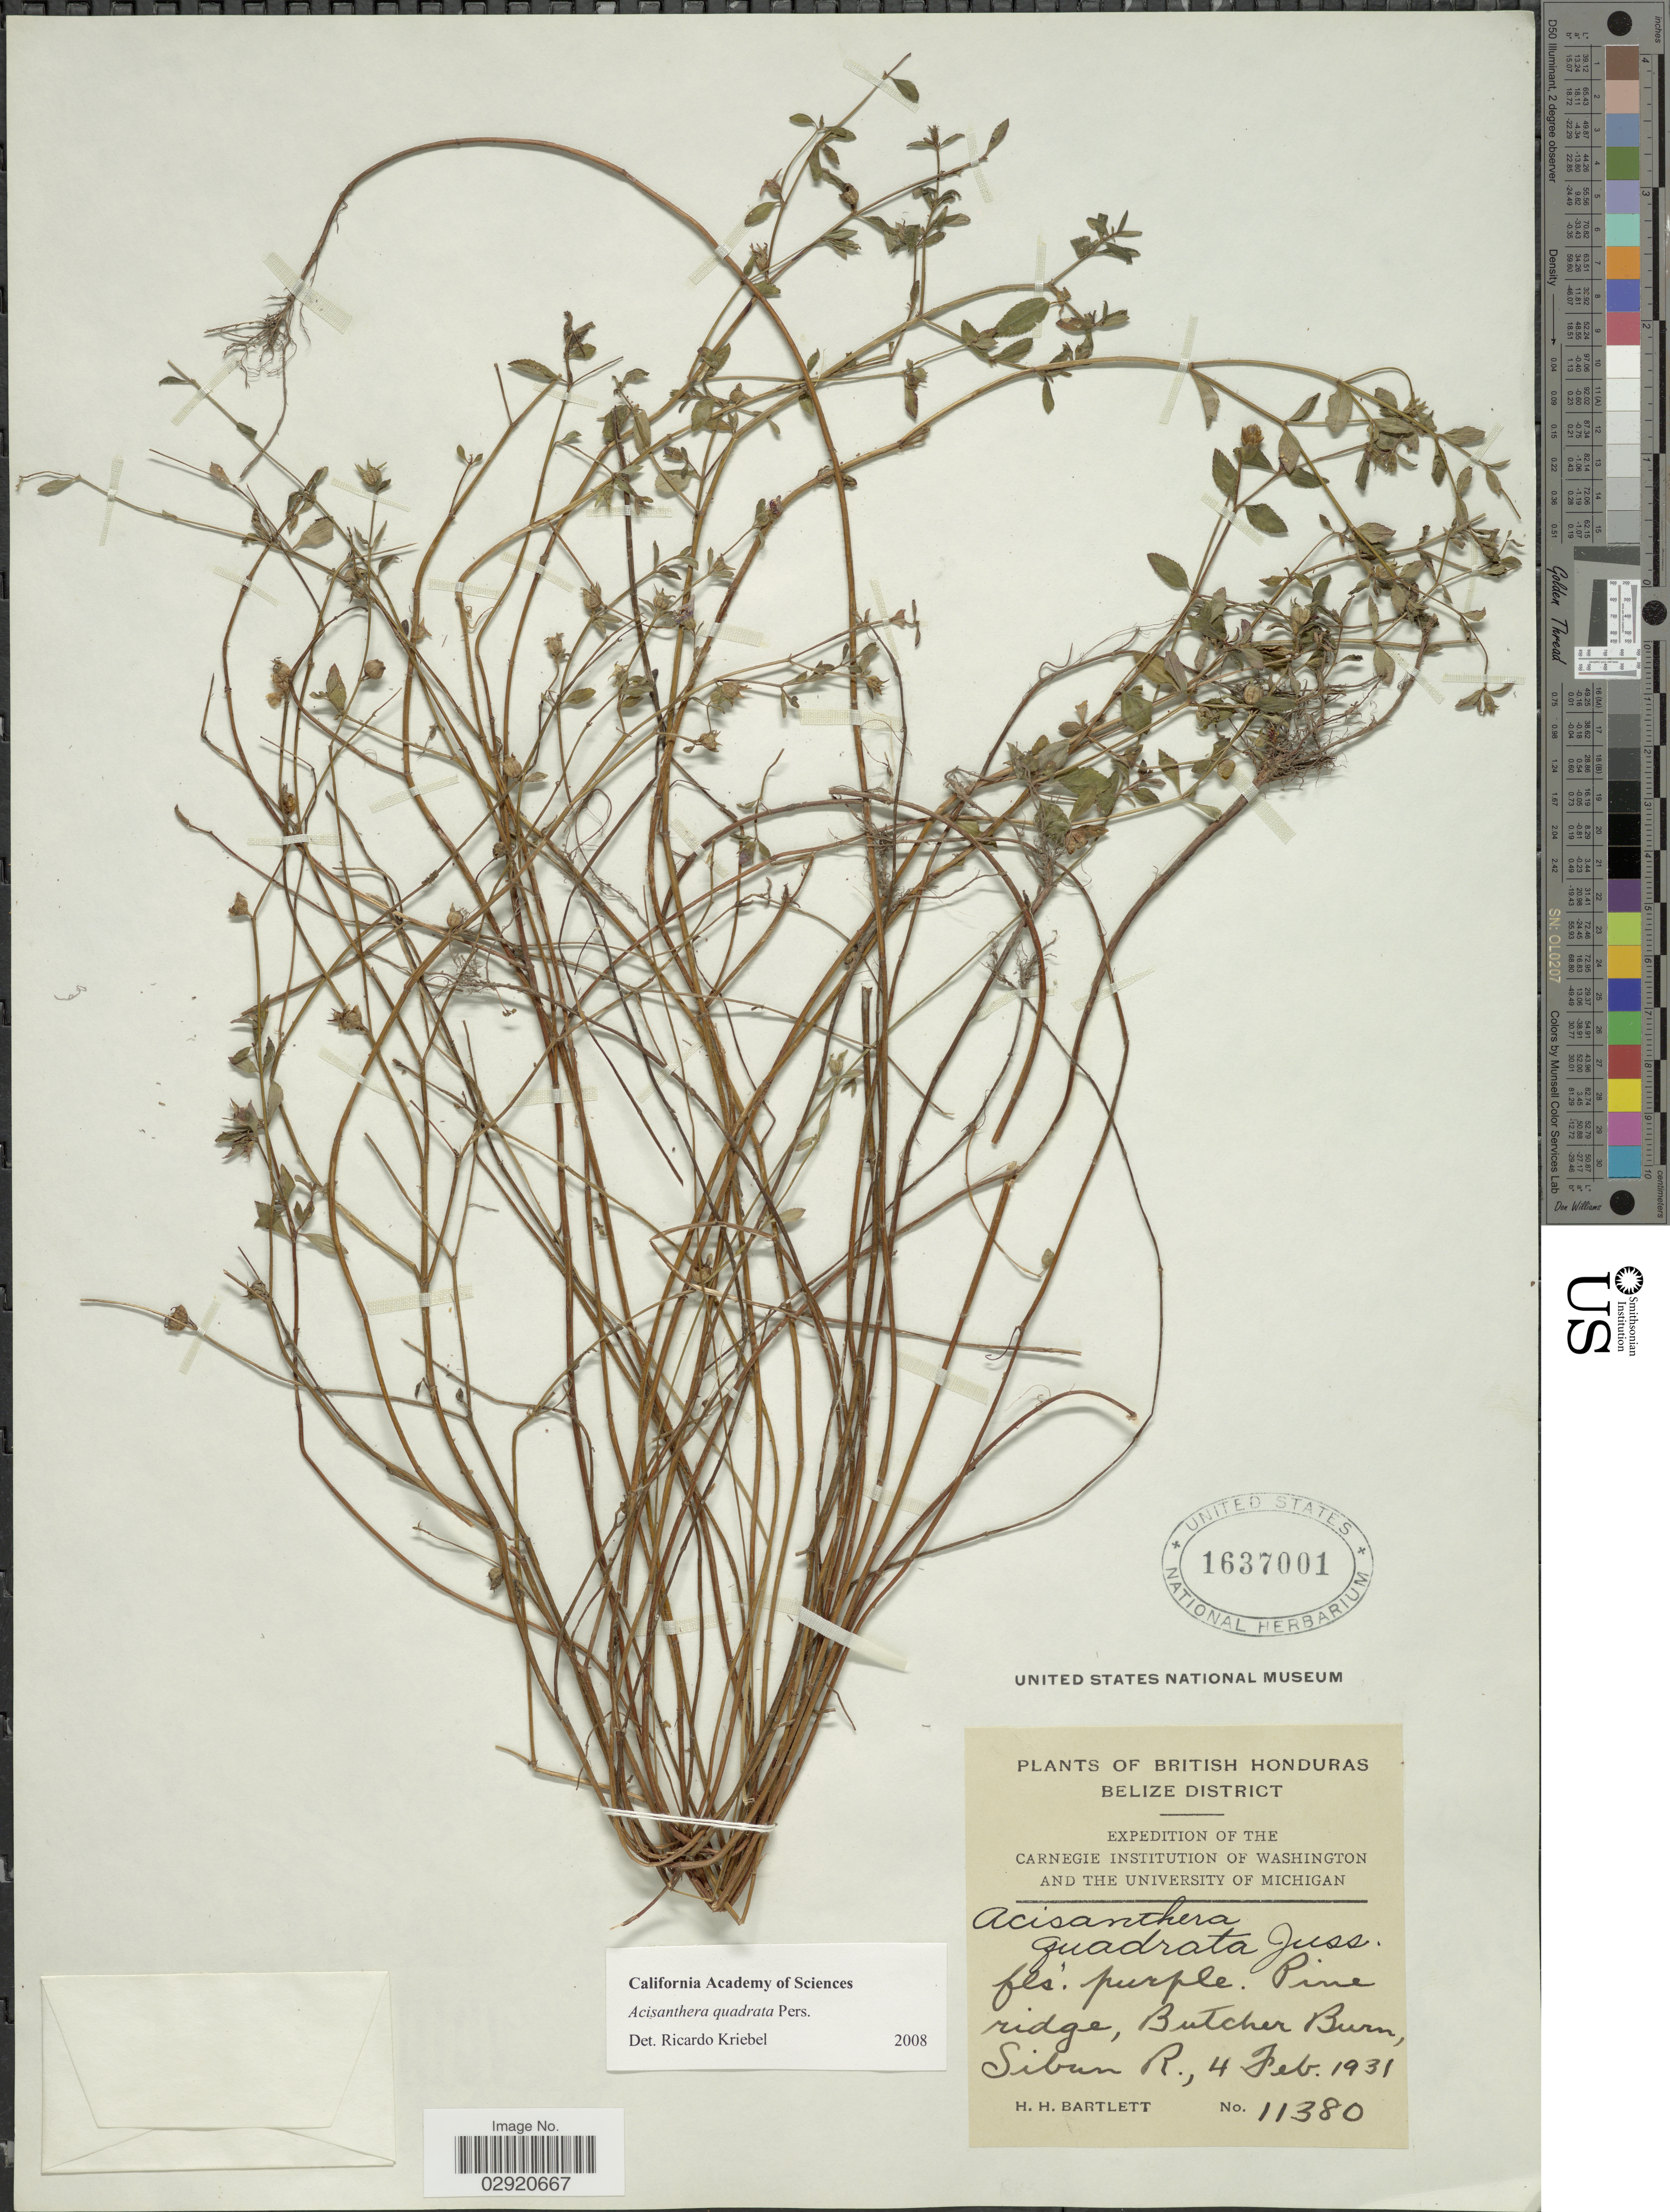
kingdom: Plantae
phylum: Tracheophyta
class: Magnoliopsida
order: Myrtales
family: Melastomataceae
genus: Acisanthera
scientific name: Acisanthera erecta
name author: Gleason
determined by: Nunes da Silva, Diego, (RB), Jardim Botanico do Rio de Janeiro - Herbario (BRAZIL)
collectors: H. H. Bartlett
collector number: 11380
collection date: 1931-02-04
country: Belize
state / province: Belize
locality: British Honduras. Belize District. Ridge, Butcher Burn, Sibun R.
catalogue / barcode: US 1637001